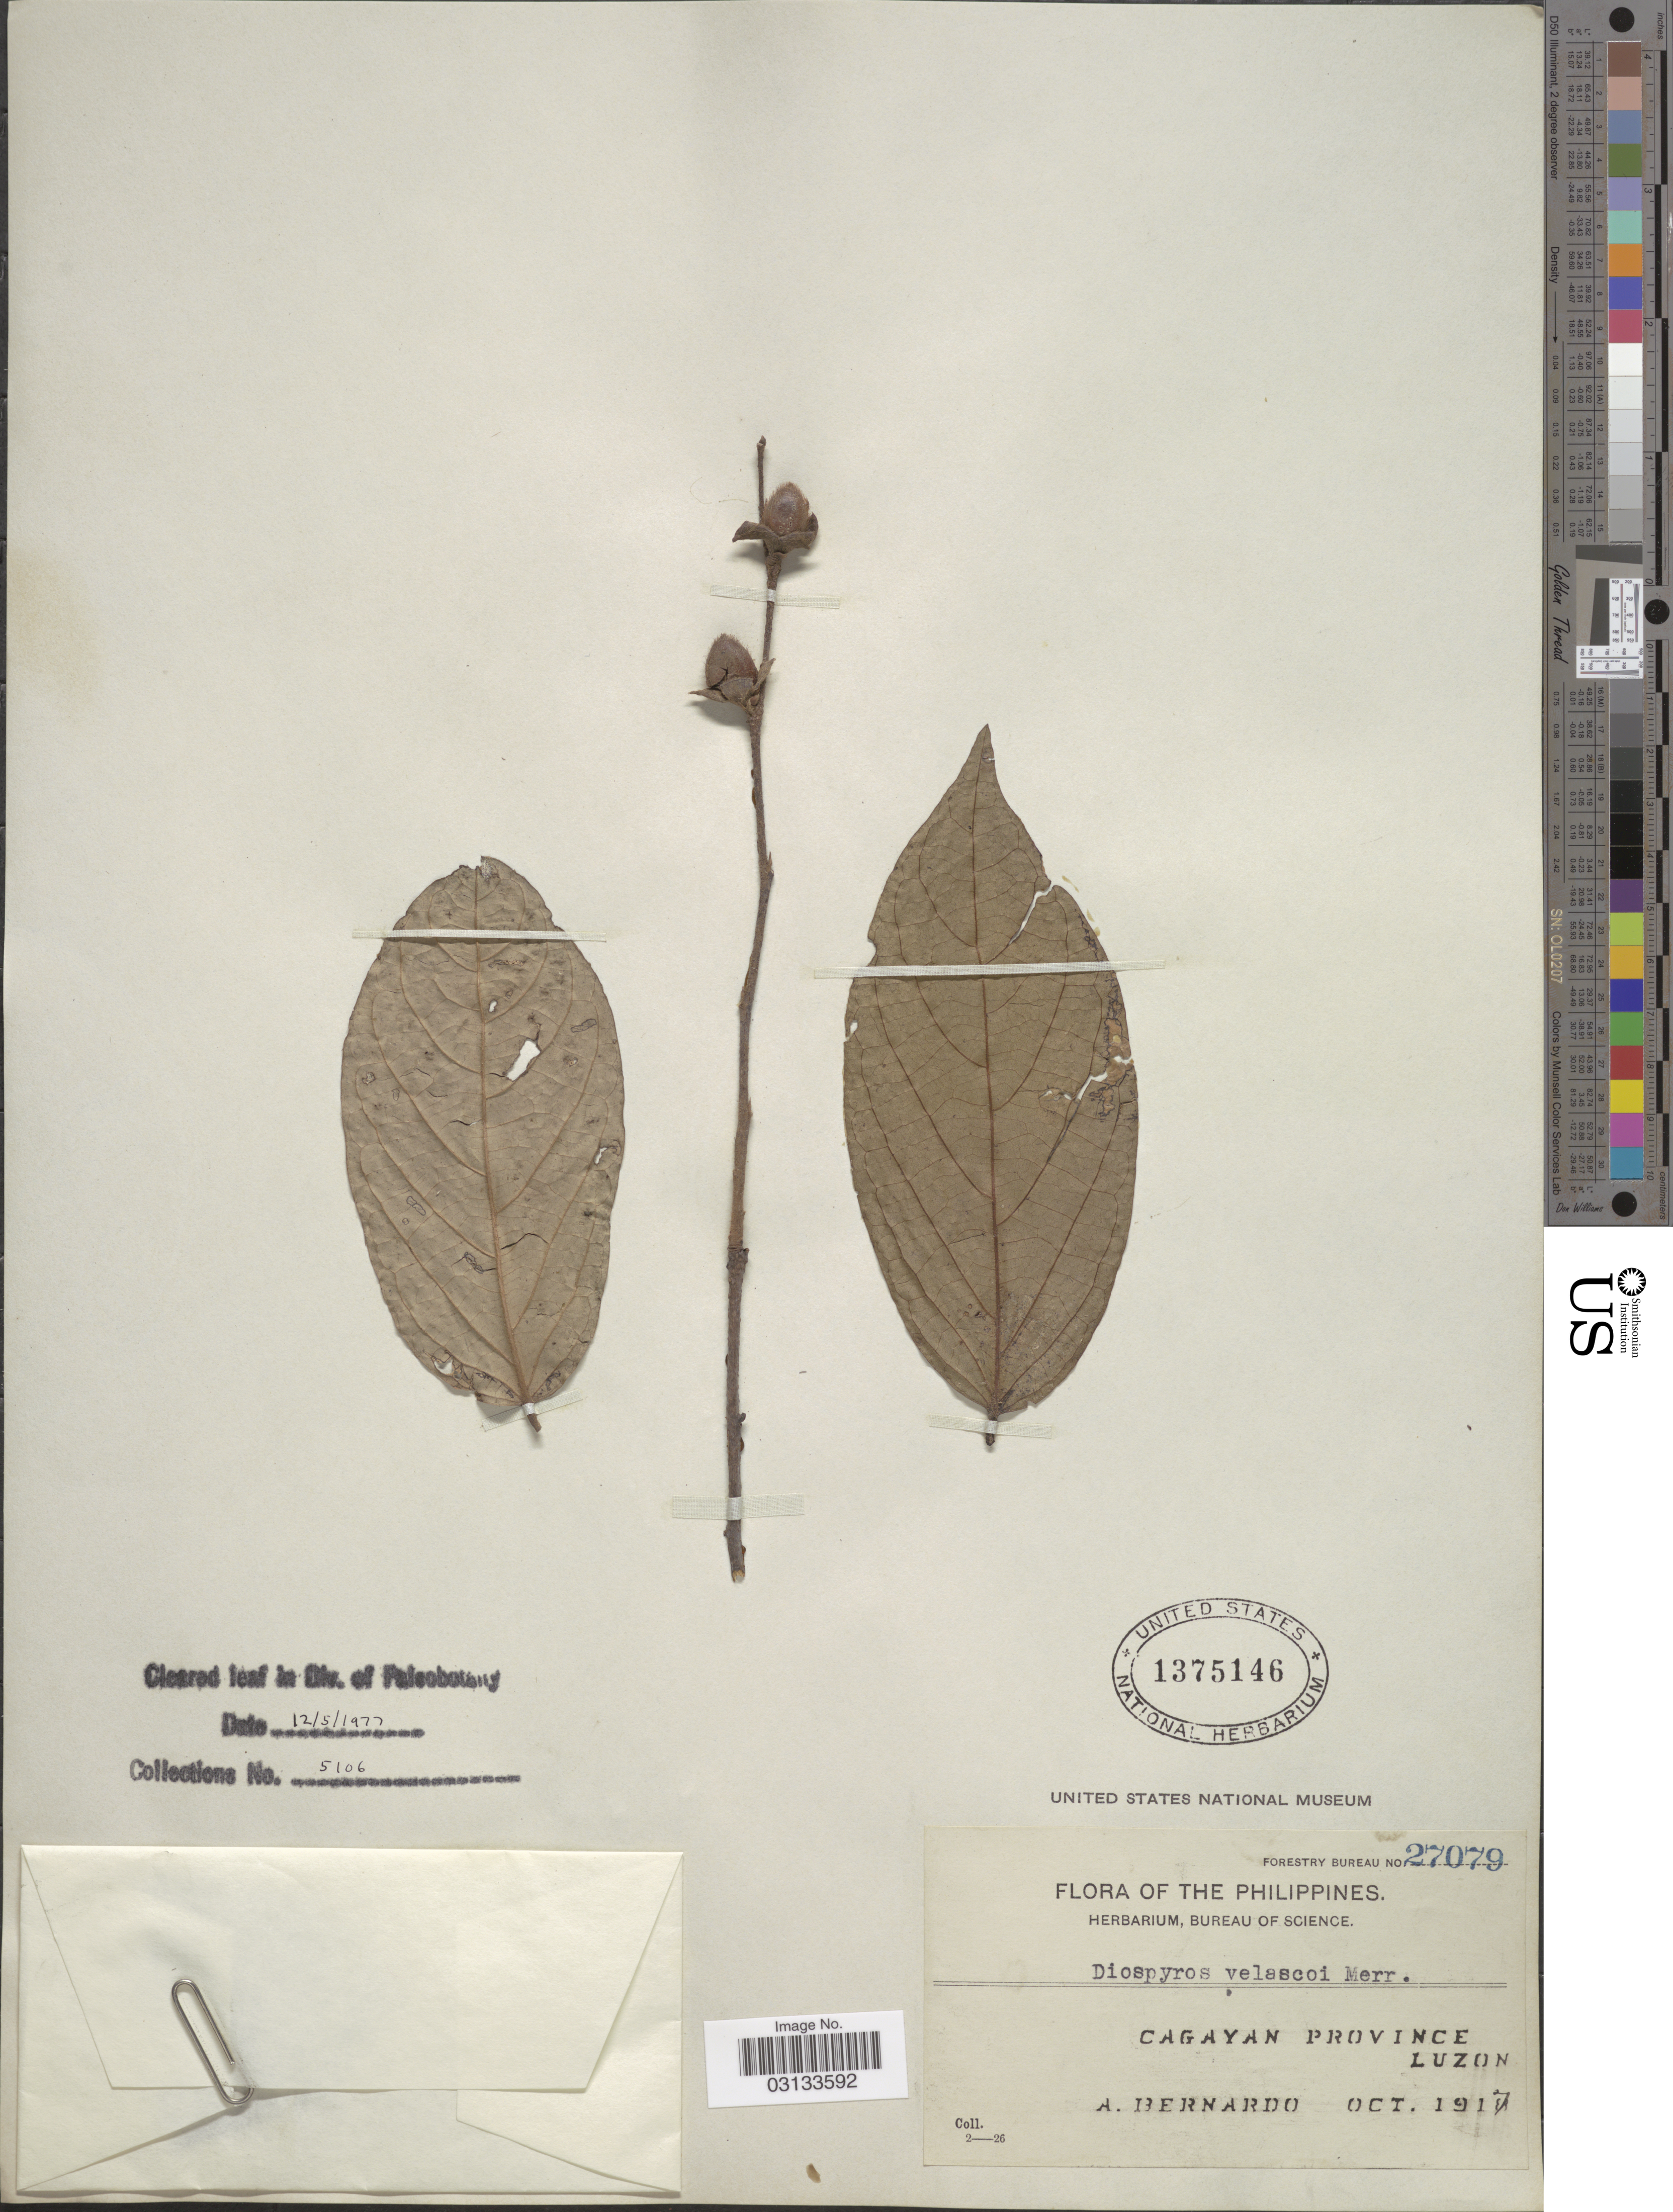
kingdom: Plantae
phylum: Tracheophyta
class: Magnoliopsida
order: Ericales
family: Ebenaceae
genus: Diospyros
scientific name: Diospyros eriantha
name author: Champ. ex Benth.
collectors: A. Bernardo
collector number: Forestry Bureau 27079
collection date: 1917-10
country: Philippines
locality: Cagayan Province, Luzon.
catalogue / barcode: US 1375146